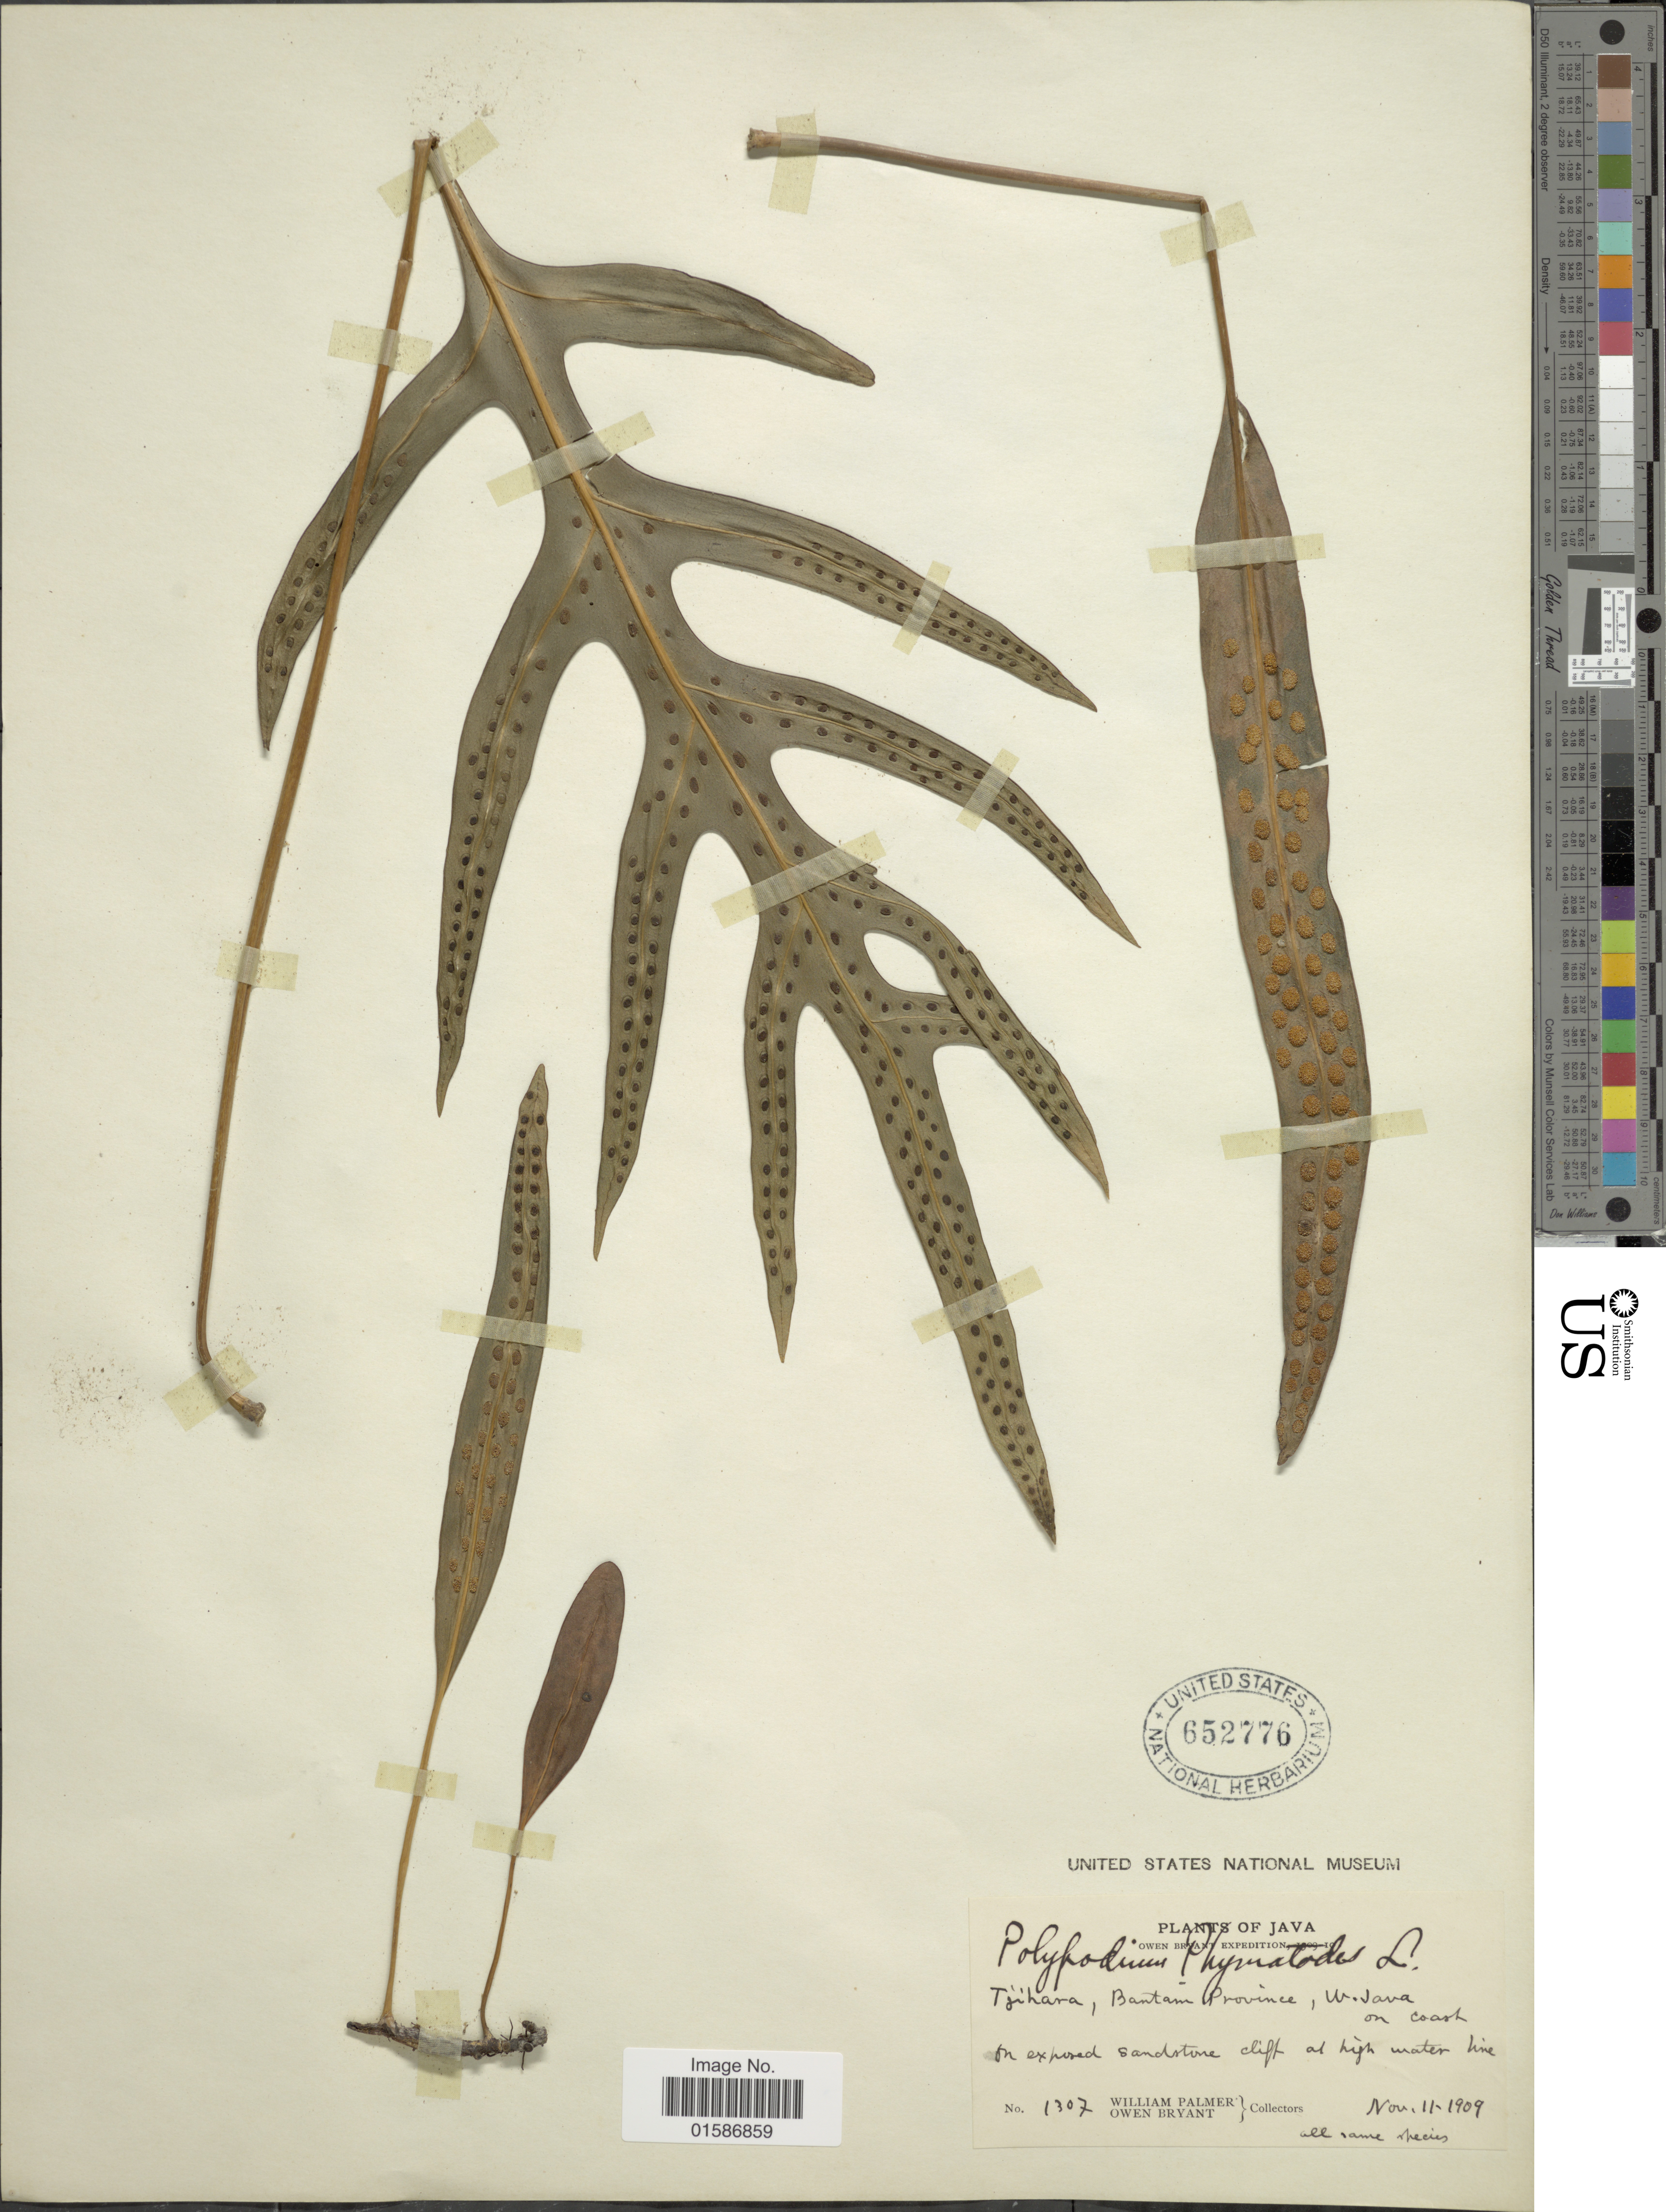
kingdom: Plantae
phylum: Tracheophyta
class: Polypodiopsida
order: Polypodiales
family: Polypodiaceae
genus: Microsorum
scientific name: Microsorum scolopendria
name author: (Burm. f.) Copel.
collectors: W. Palmer & O. Bryant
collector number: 1307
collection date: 1909-11-11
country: Indonesia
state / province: Java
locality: Tjihara, Bantam Province, W. Java on coast [interpreted]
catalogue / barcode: US 652776